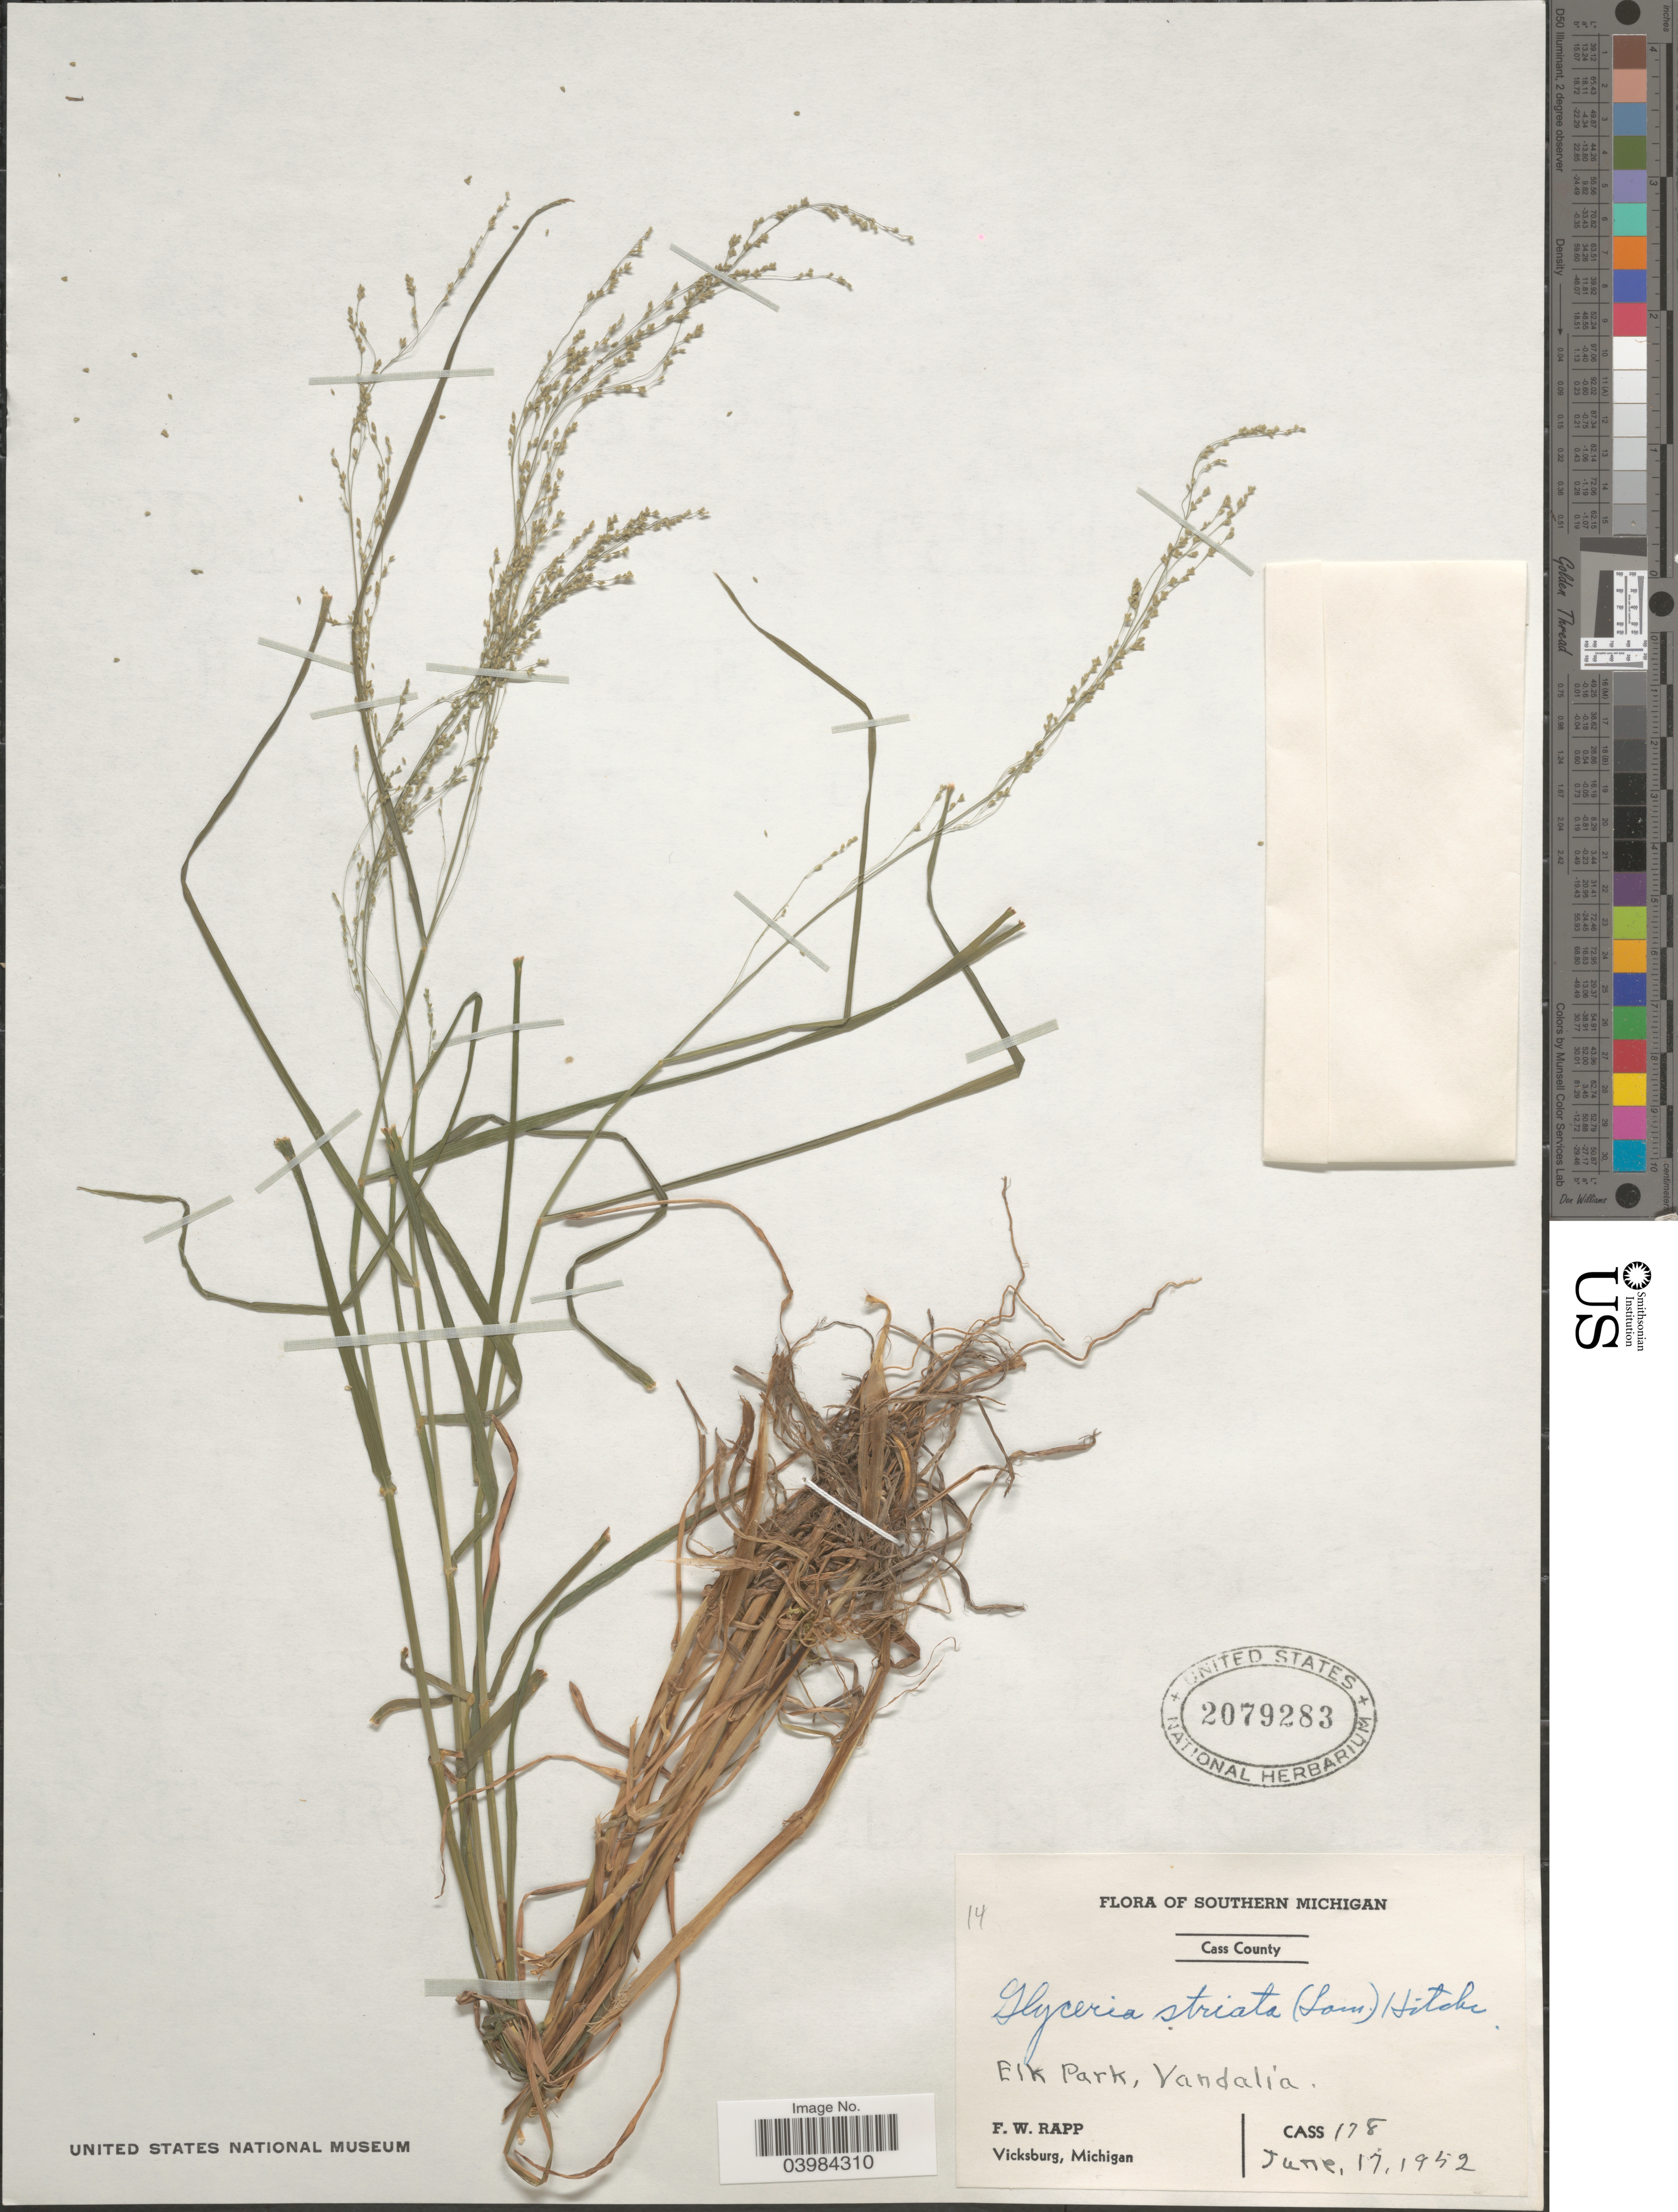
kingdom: Plantae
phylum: Tracheophyta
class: Liliopsida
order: Poales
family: Poaceae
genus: Glyceria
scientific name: Glyceria striata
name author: (Lam.) Hitchc.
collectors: F. Rapp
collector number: CASS 178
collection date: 1952-06-17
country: United States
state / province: Michigan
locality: Southern Michigan. Cass County. Elk Park, Vandalia.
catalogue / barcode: US 2079283